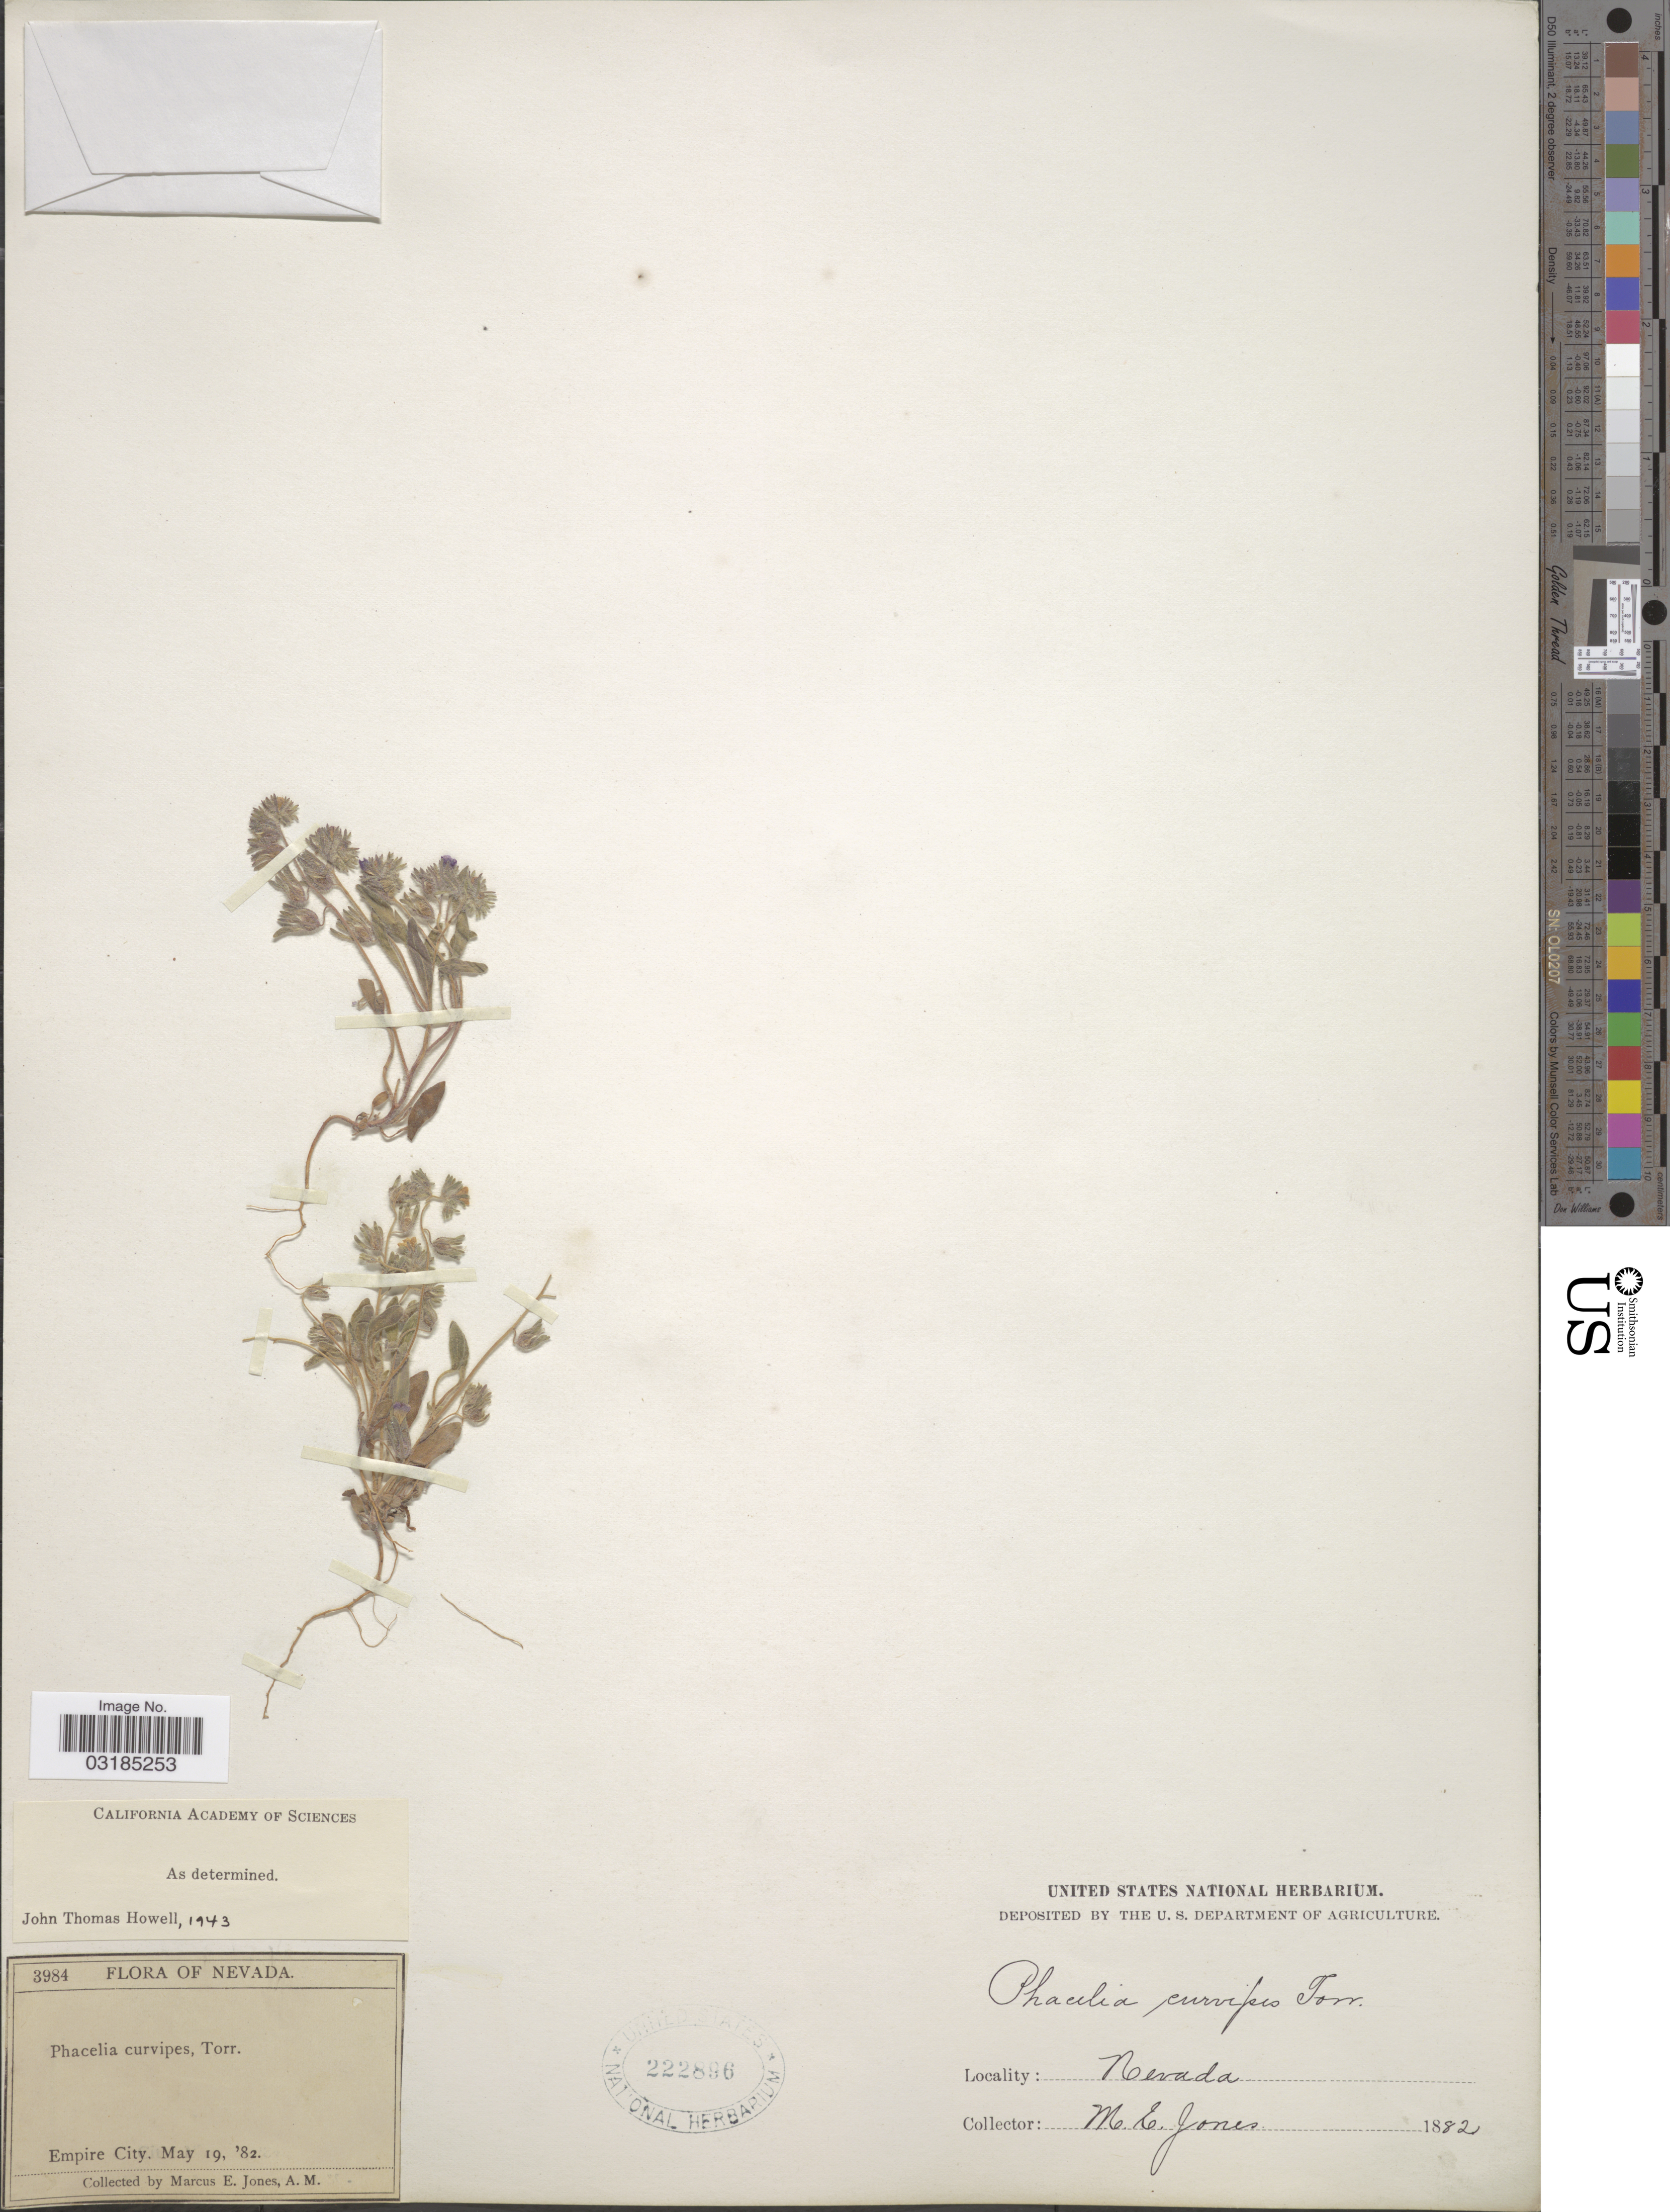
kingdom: Plantae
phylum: Tracheophyta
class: Magnoliopsida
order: Boraginales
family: Hydrophyllaceae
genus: Phacelia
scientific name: Phacelia curvipes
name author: Torr. in C. King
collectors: M. E. Jones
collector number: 3984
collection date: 1882-05-19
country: United States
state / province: Nevada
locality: Empire City.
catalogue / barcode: US 222896